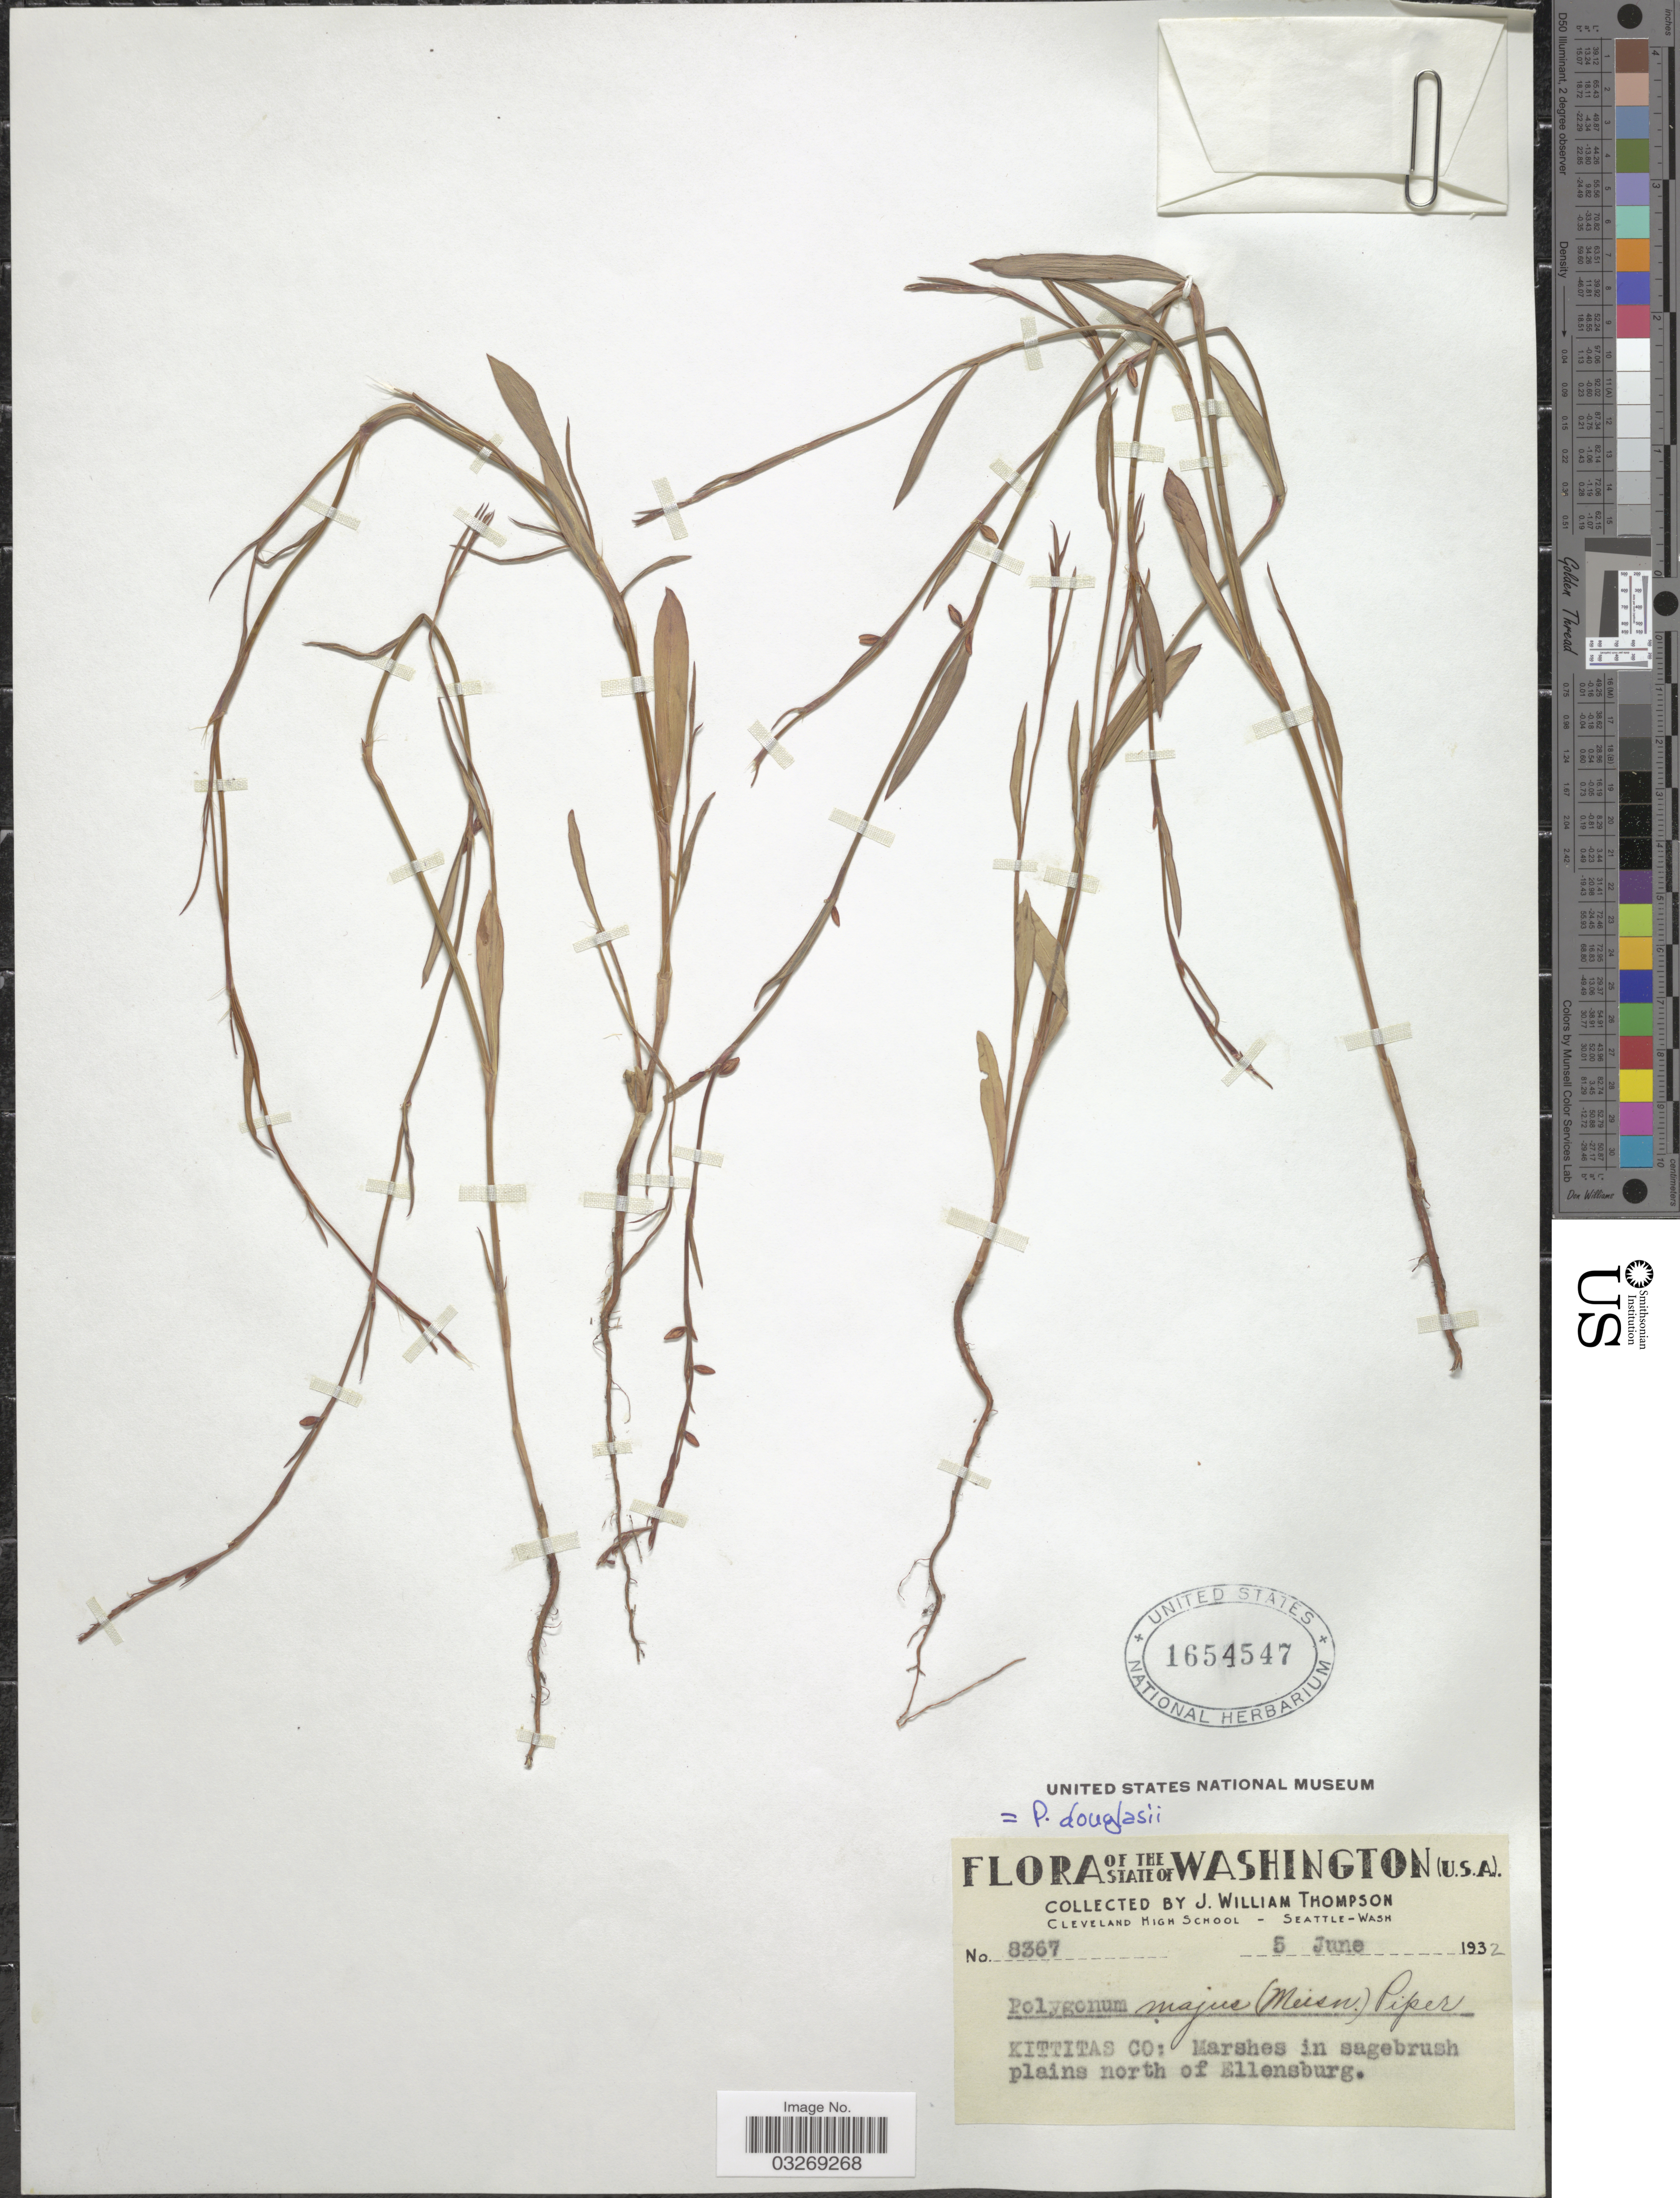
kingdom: Plantae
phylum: Tracheophyta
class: Magnoliopsida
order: Caryophyllales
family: Polygonaceae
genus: Polygonum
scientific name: Polygonum douglasii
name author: Greene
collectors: J. W. Thompson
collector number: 78367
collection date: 1932-06-05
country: United States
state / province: Washington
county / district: Kittitas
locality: Kittitas Co: Marshes in sage brusg plains north of Ellensburg.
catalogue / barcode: US 1654547